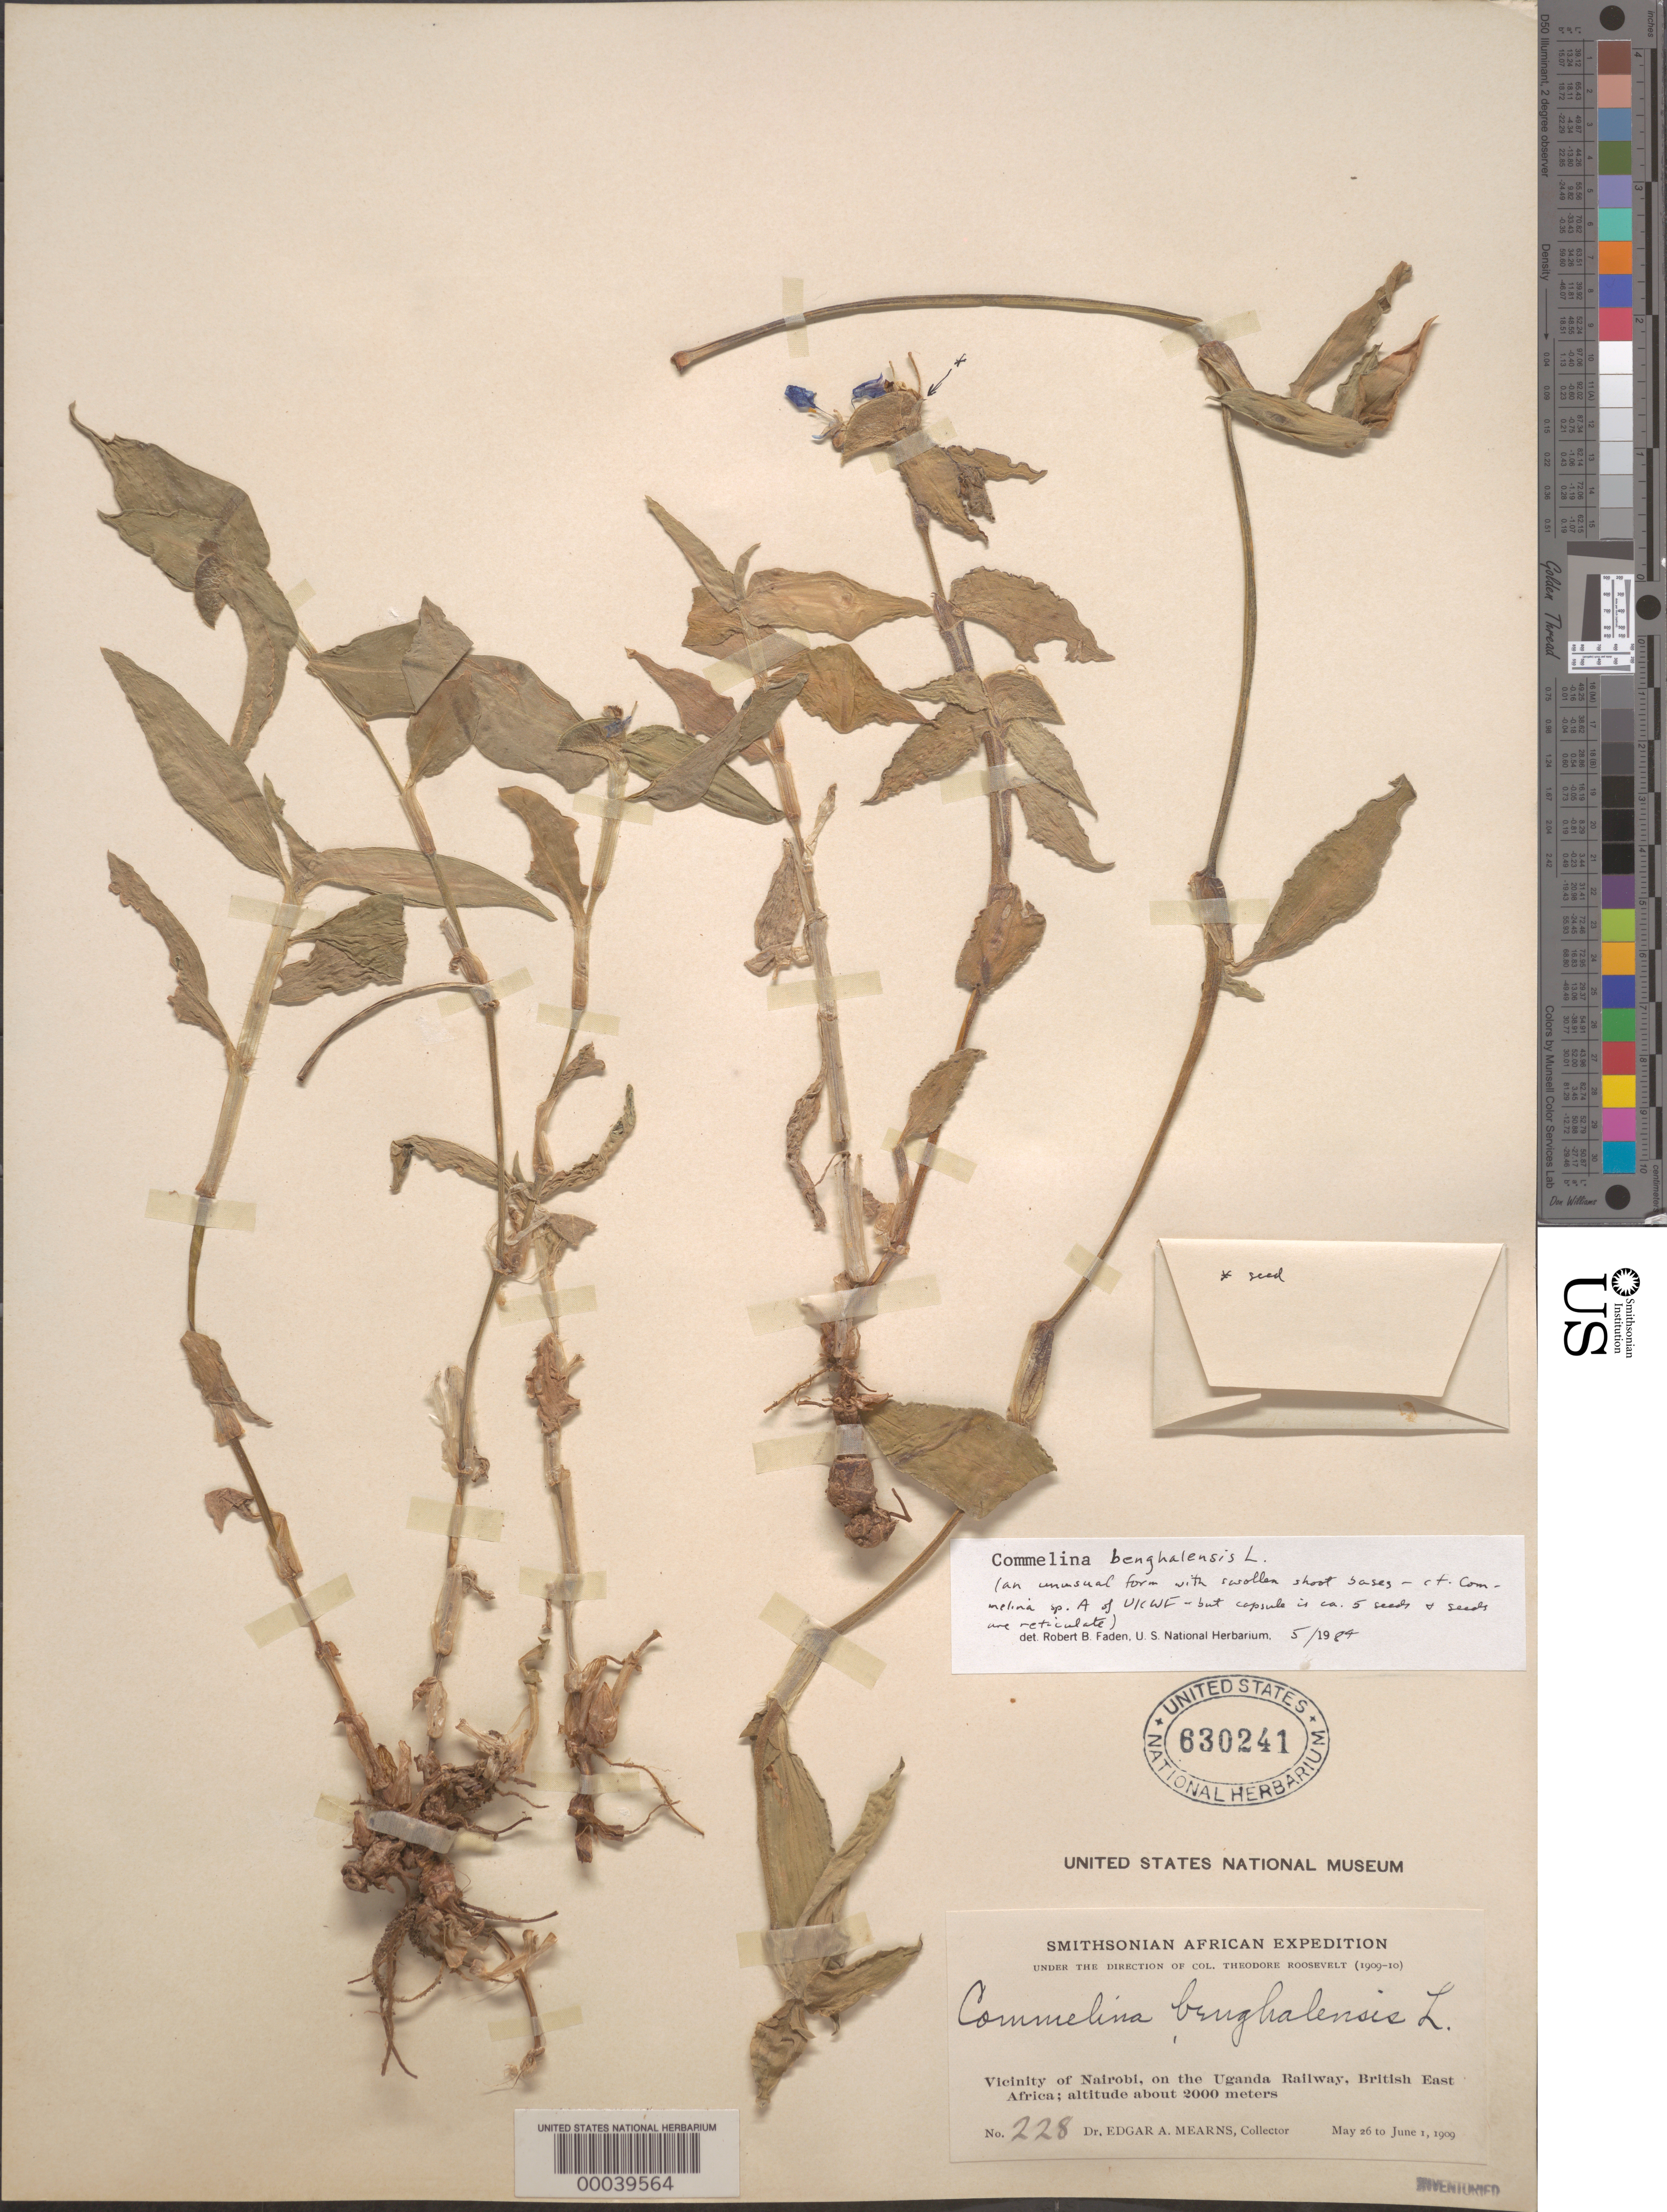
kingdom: Plantae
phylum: Tracheophyta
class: Liliopsida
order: Commelinales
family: Commelinaceae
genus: Commelina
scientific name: Commelina benghalensis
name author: L.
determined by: Faden, Robert B., (US), Smithsonian Institution - National Museum of Natural History (UNITED STATES)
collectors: E. A. Mearns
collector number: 228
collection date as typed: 26 May 1909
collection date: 1909-05-26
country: Kenya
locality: Near nairobi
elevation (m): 2000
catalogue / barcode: US 630241